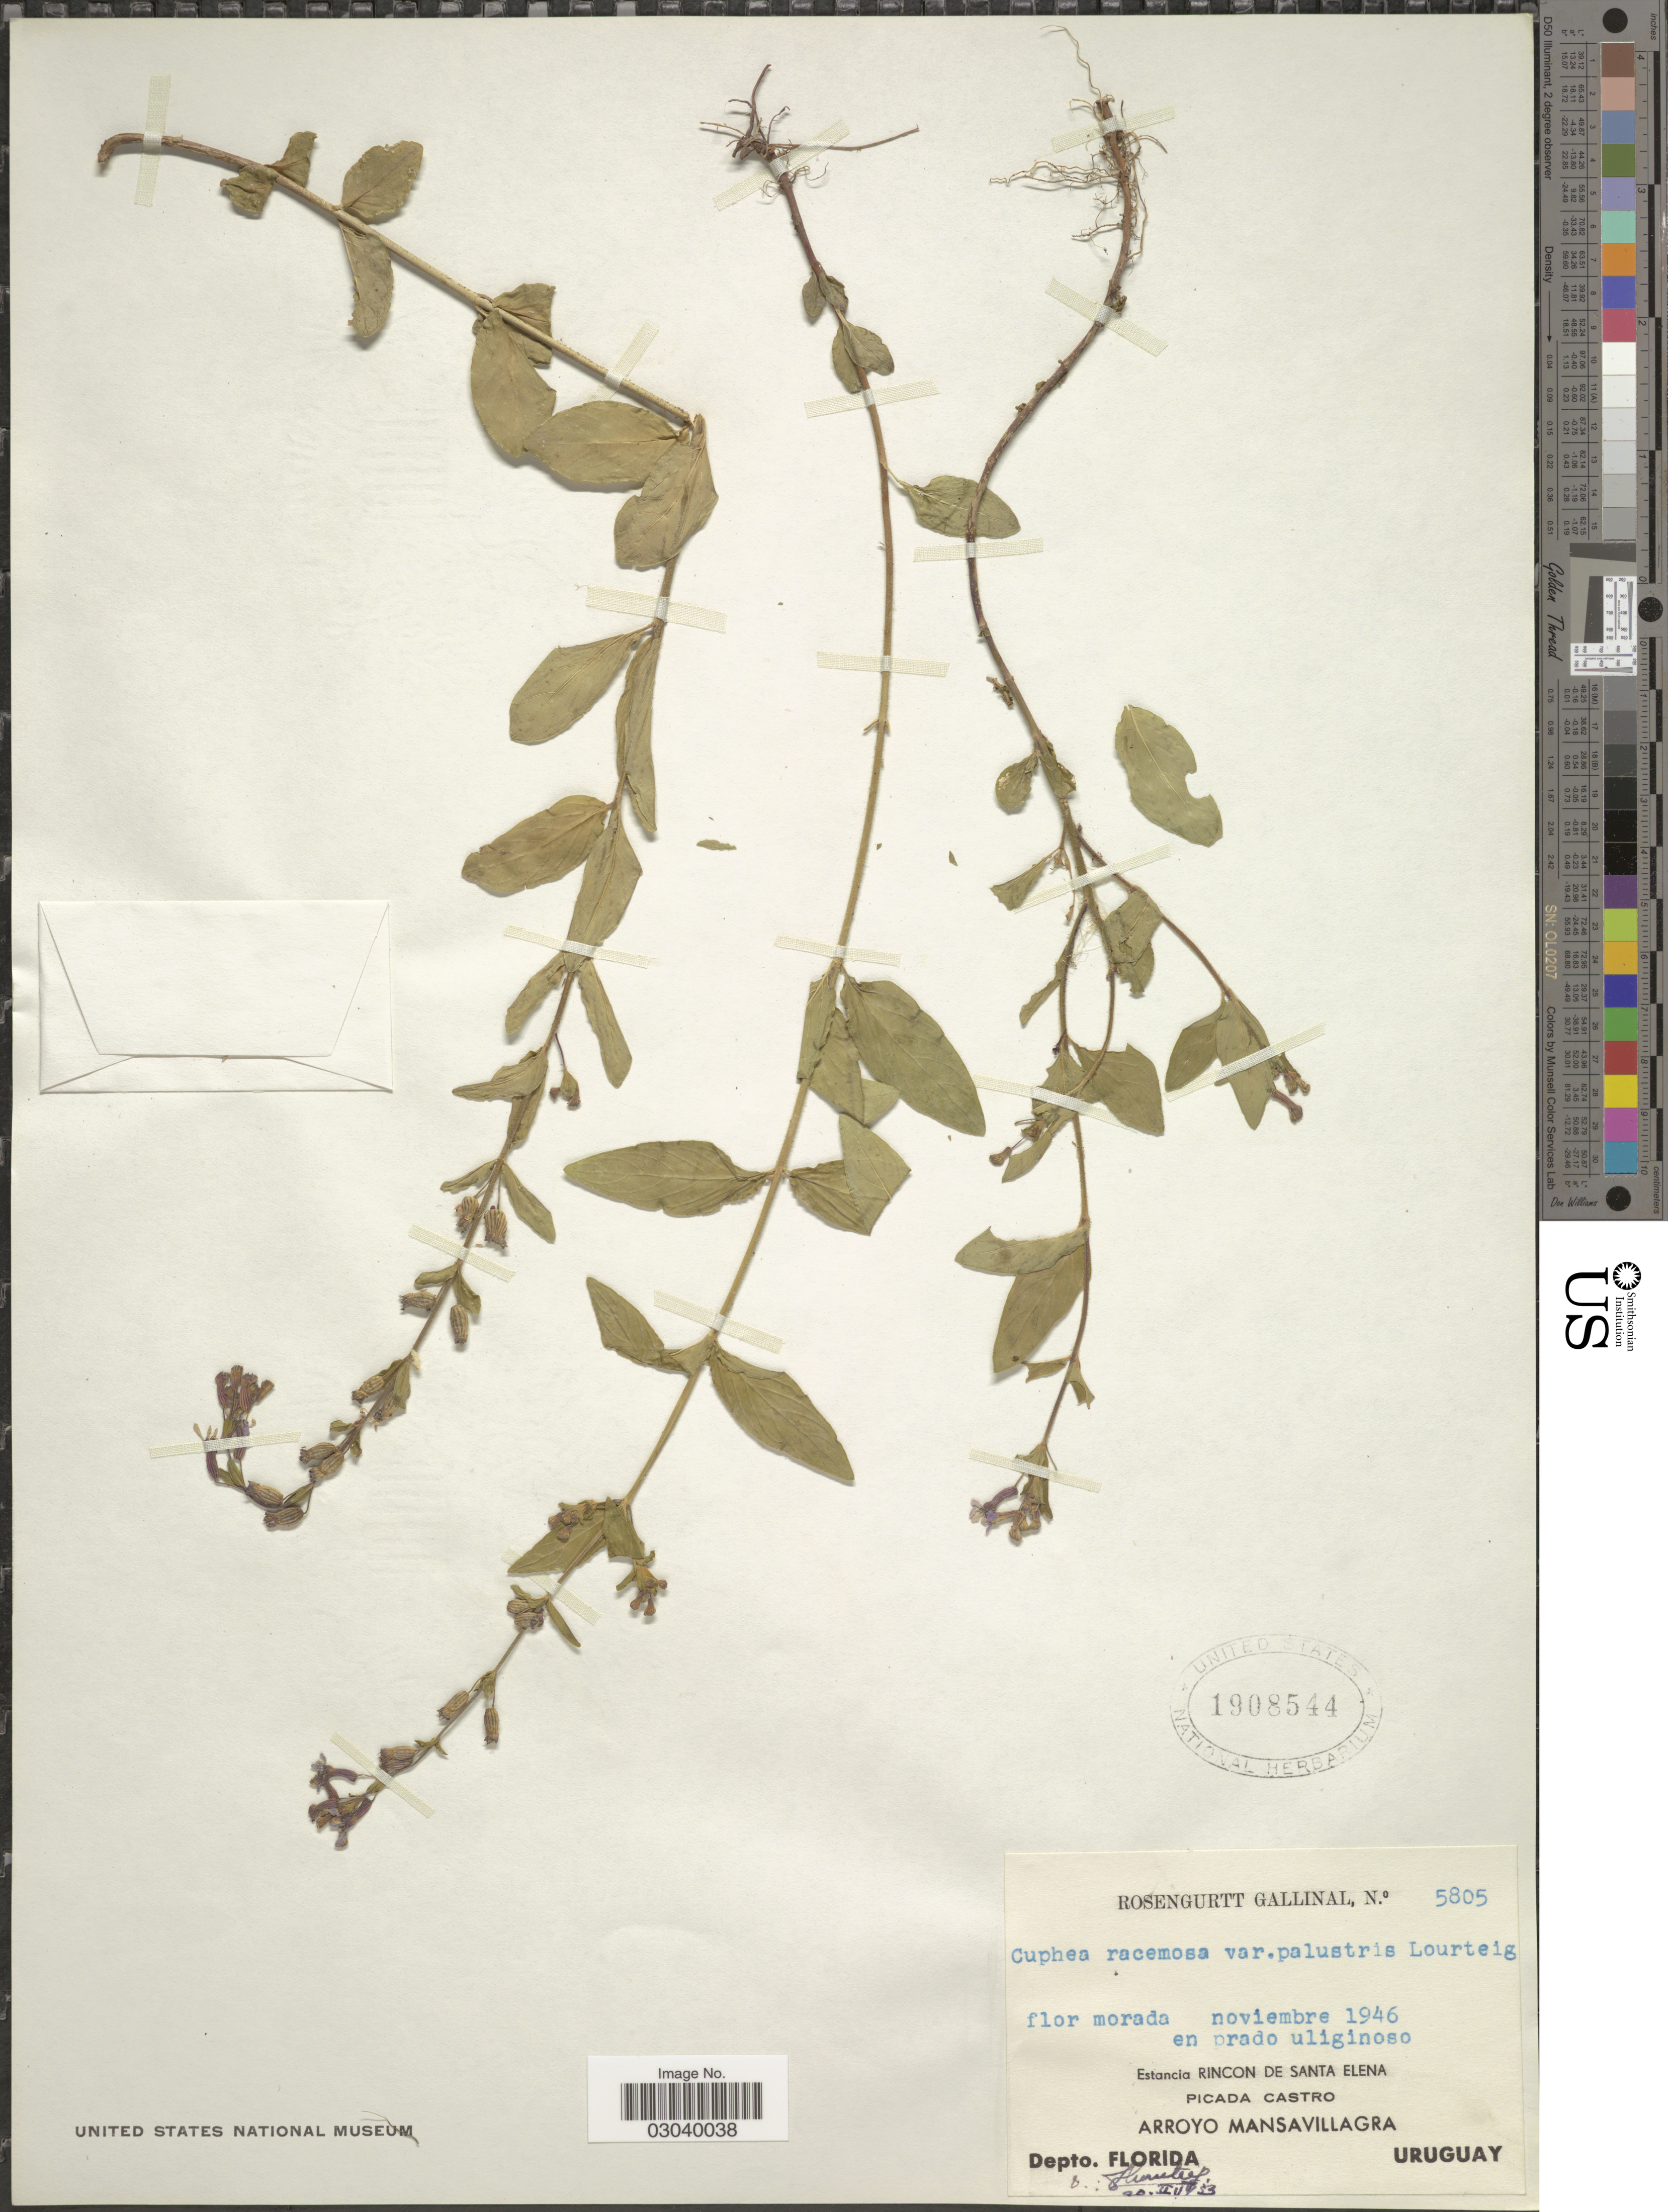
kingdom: Plantae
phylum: Tracheophyta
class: Magnoliopsida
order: Myrtales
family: Lythraceae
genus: Cuphea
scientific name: Cuphea racemosa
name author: (L. f.) Spreng.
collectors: R. Gallinal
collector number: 5805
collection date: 1946-11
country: Uruguay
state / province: Florida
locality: Estancia Rincon De Santa Elena, Picada Castro, Arroyo Mansavillagra, Depto. Florida.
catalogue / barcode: US 1908544